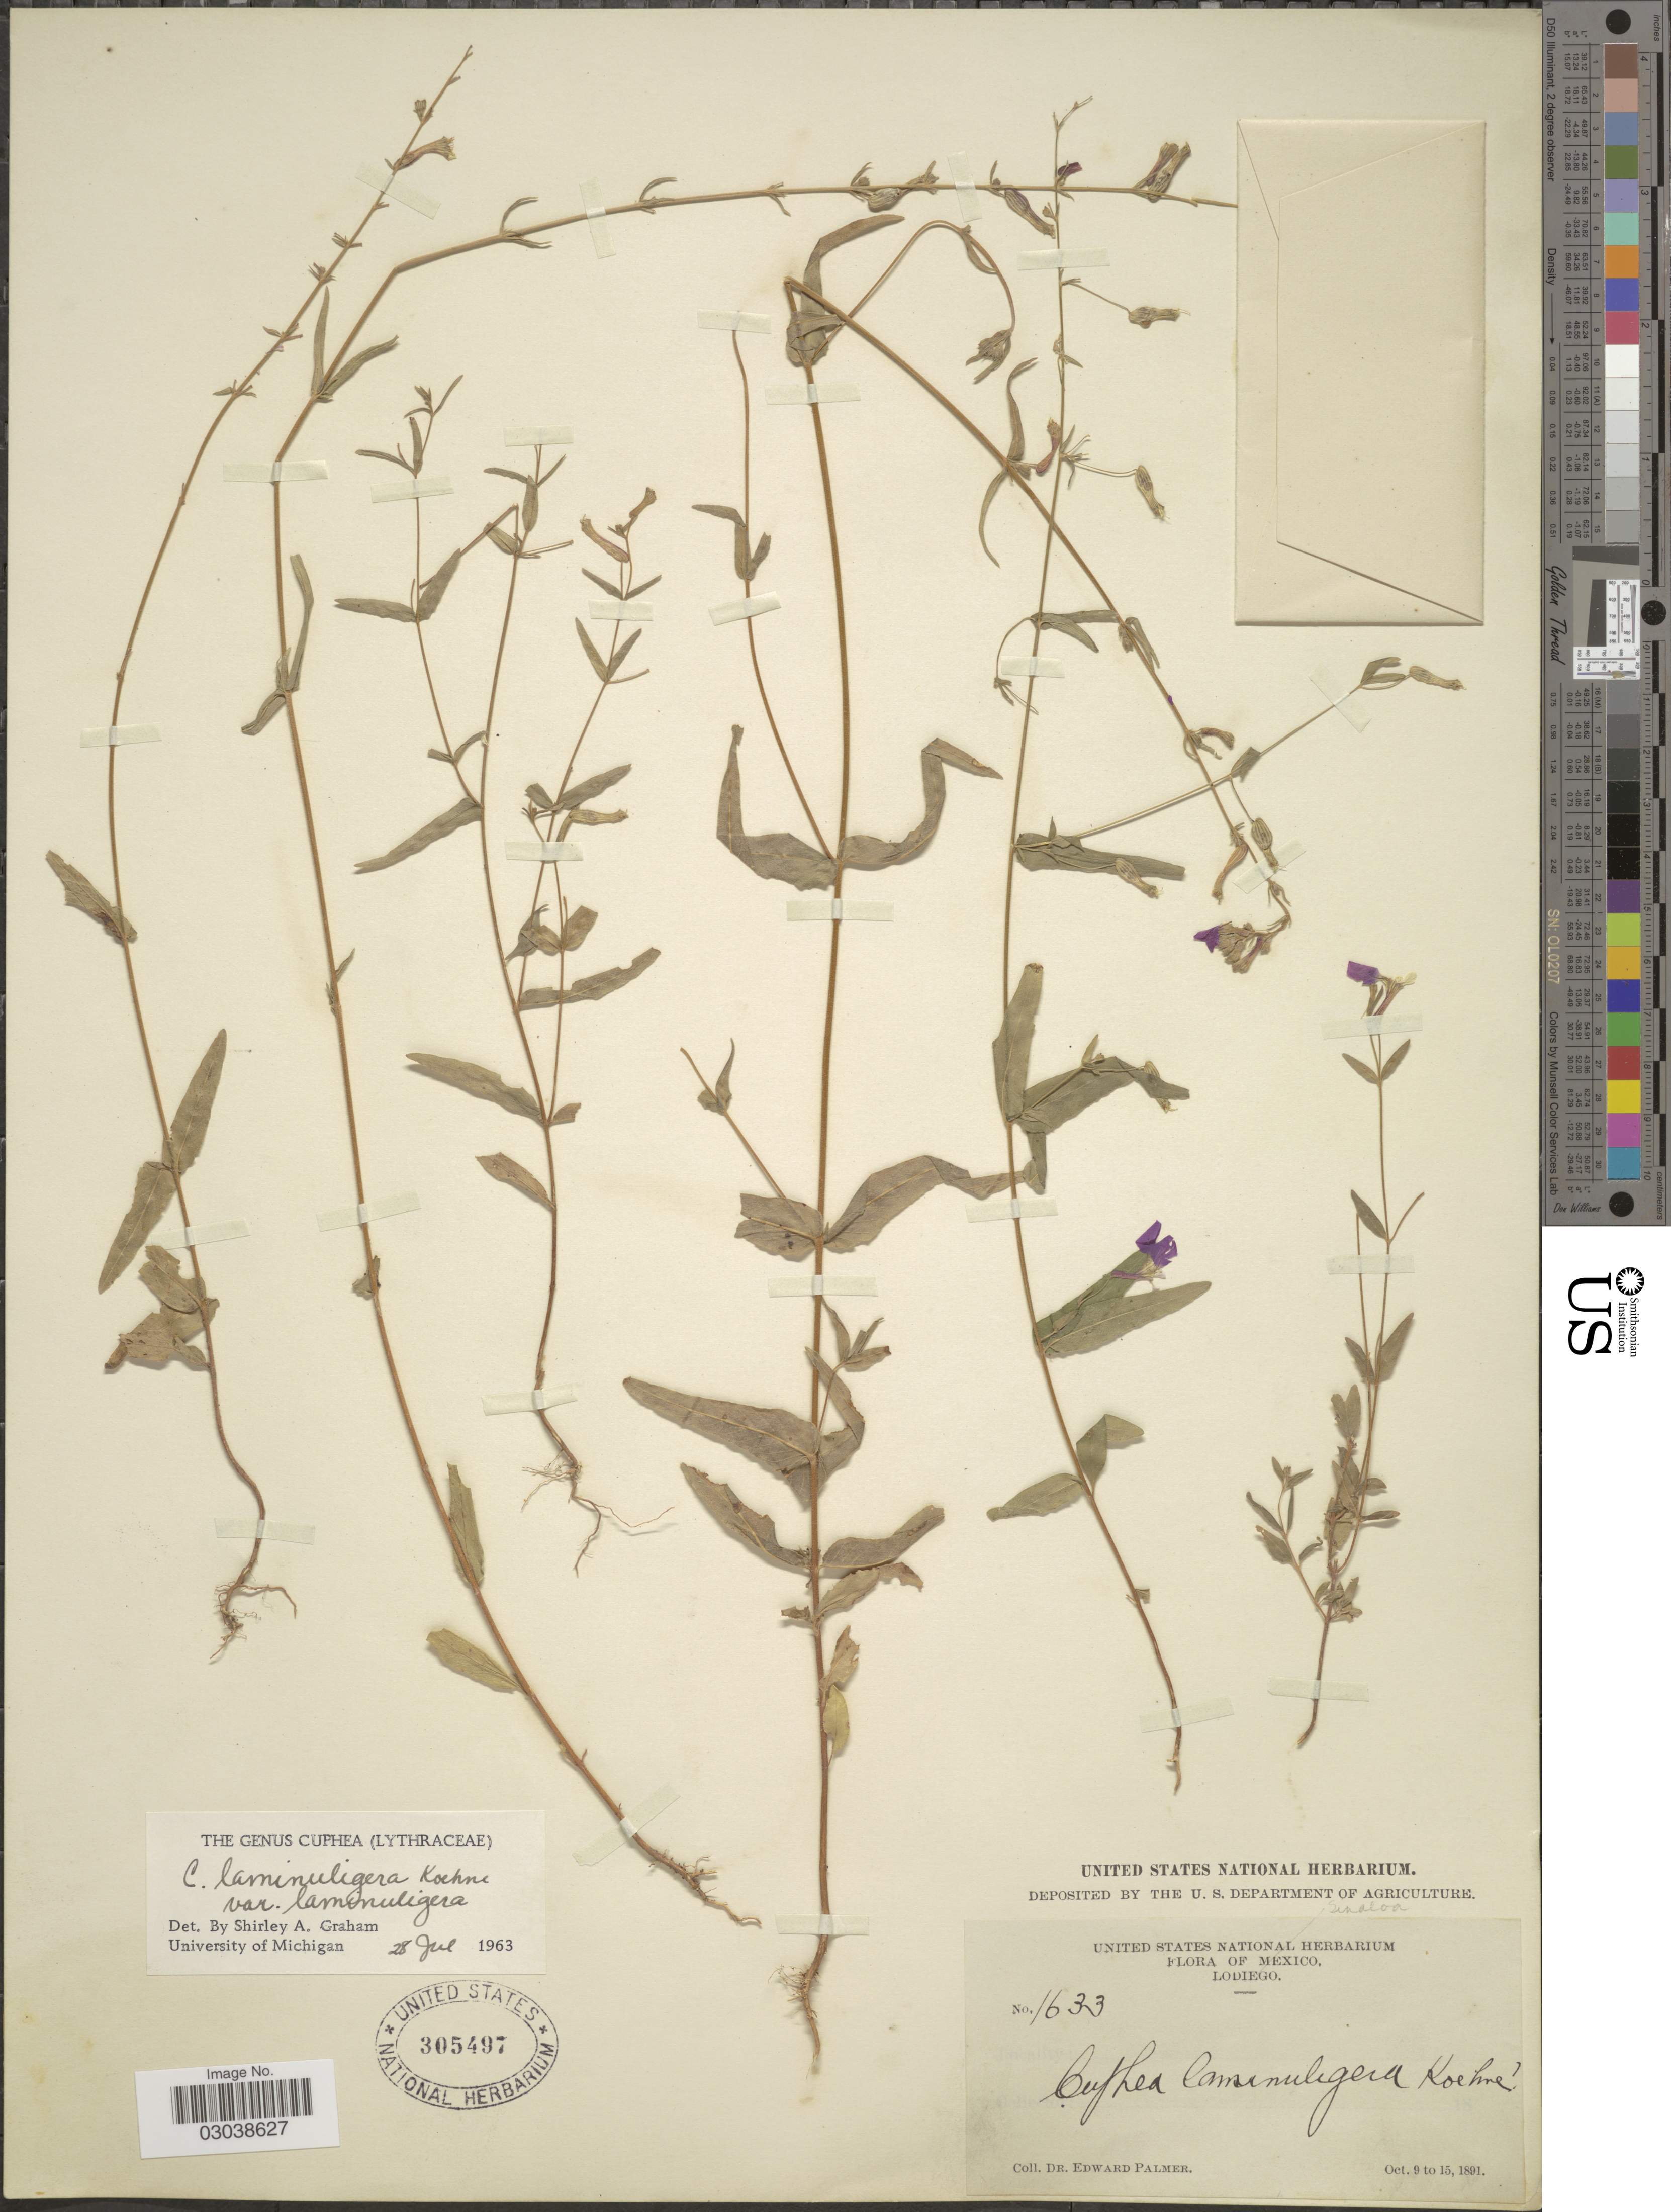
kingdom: Plantae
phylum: Tracheophyta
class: Magnoliopsida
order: Myrtales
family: Lythraceae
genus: Cuphea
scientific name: Cuphea laminuligera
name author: Koehne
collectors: E. Palmer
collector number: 1633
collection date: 1891-10-09/1891-10-15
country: Mexico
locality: Lodiego.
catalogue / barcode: US 305497